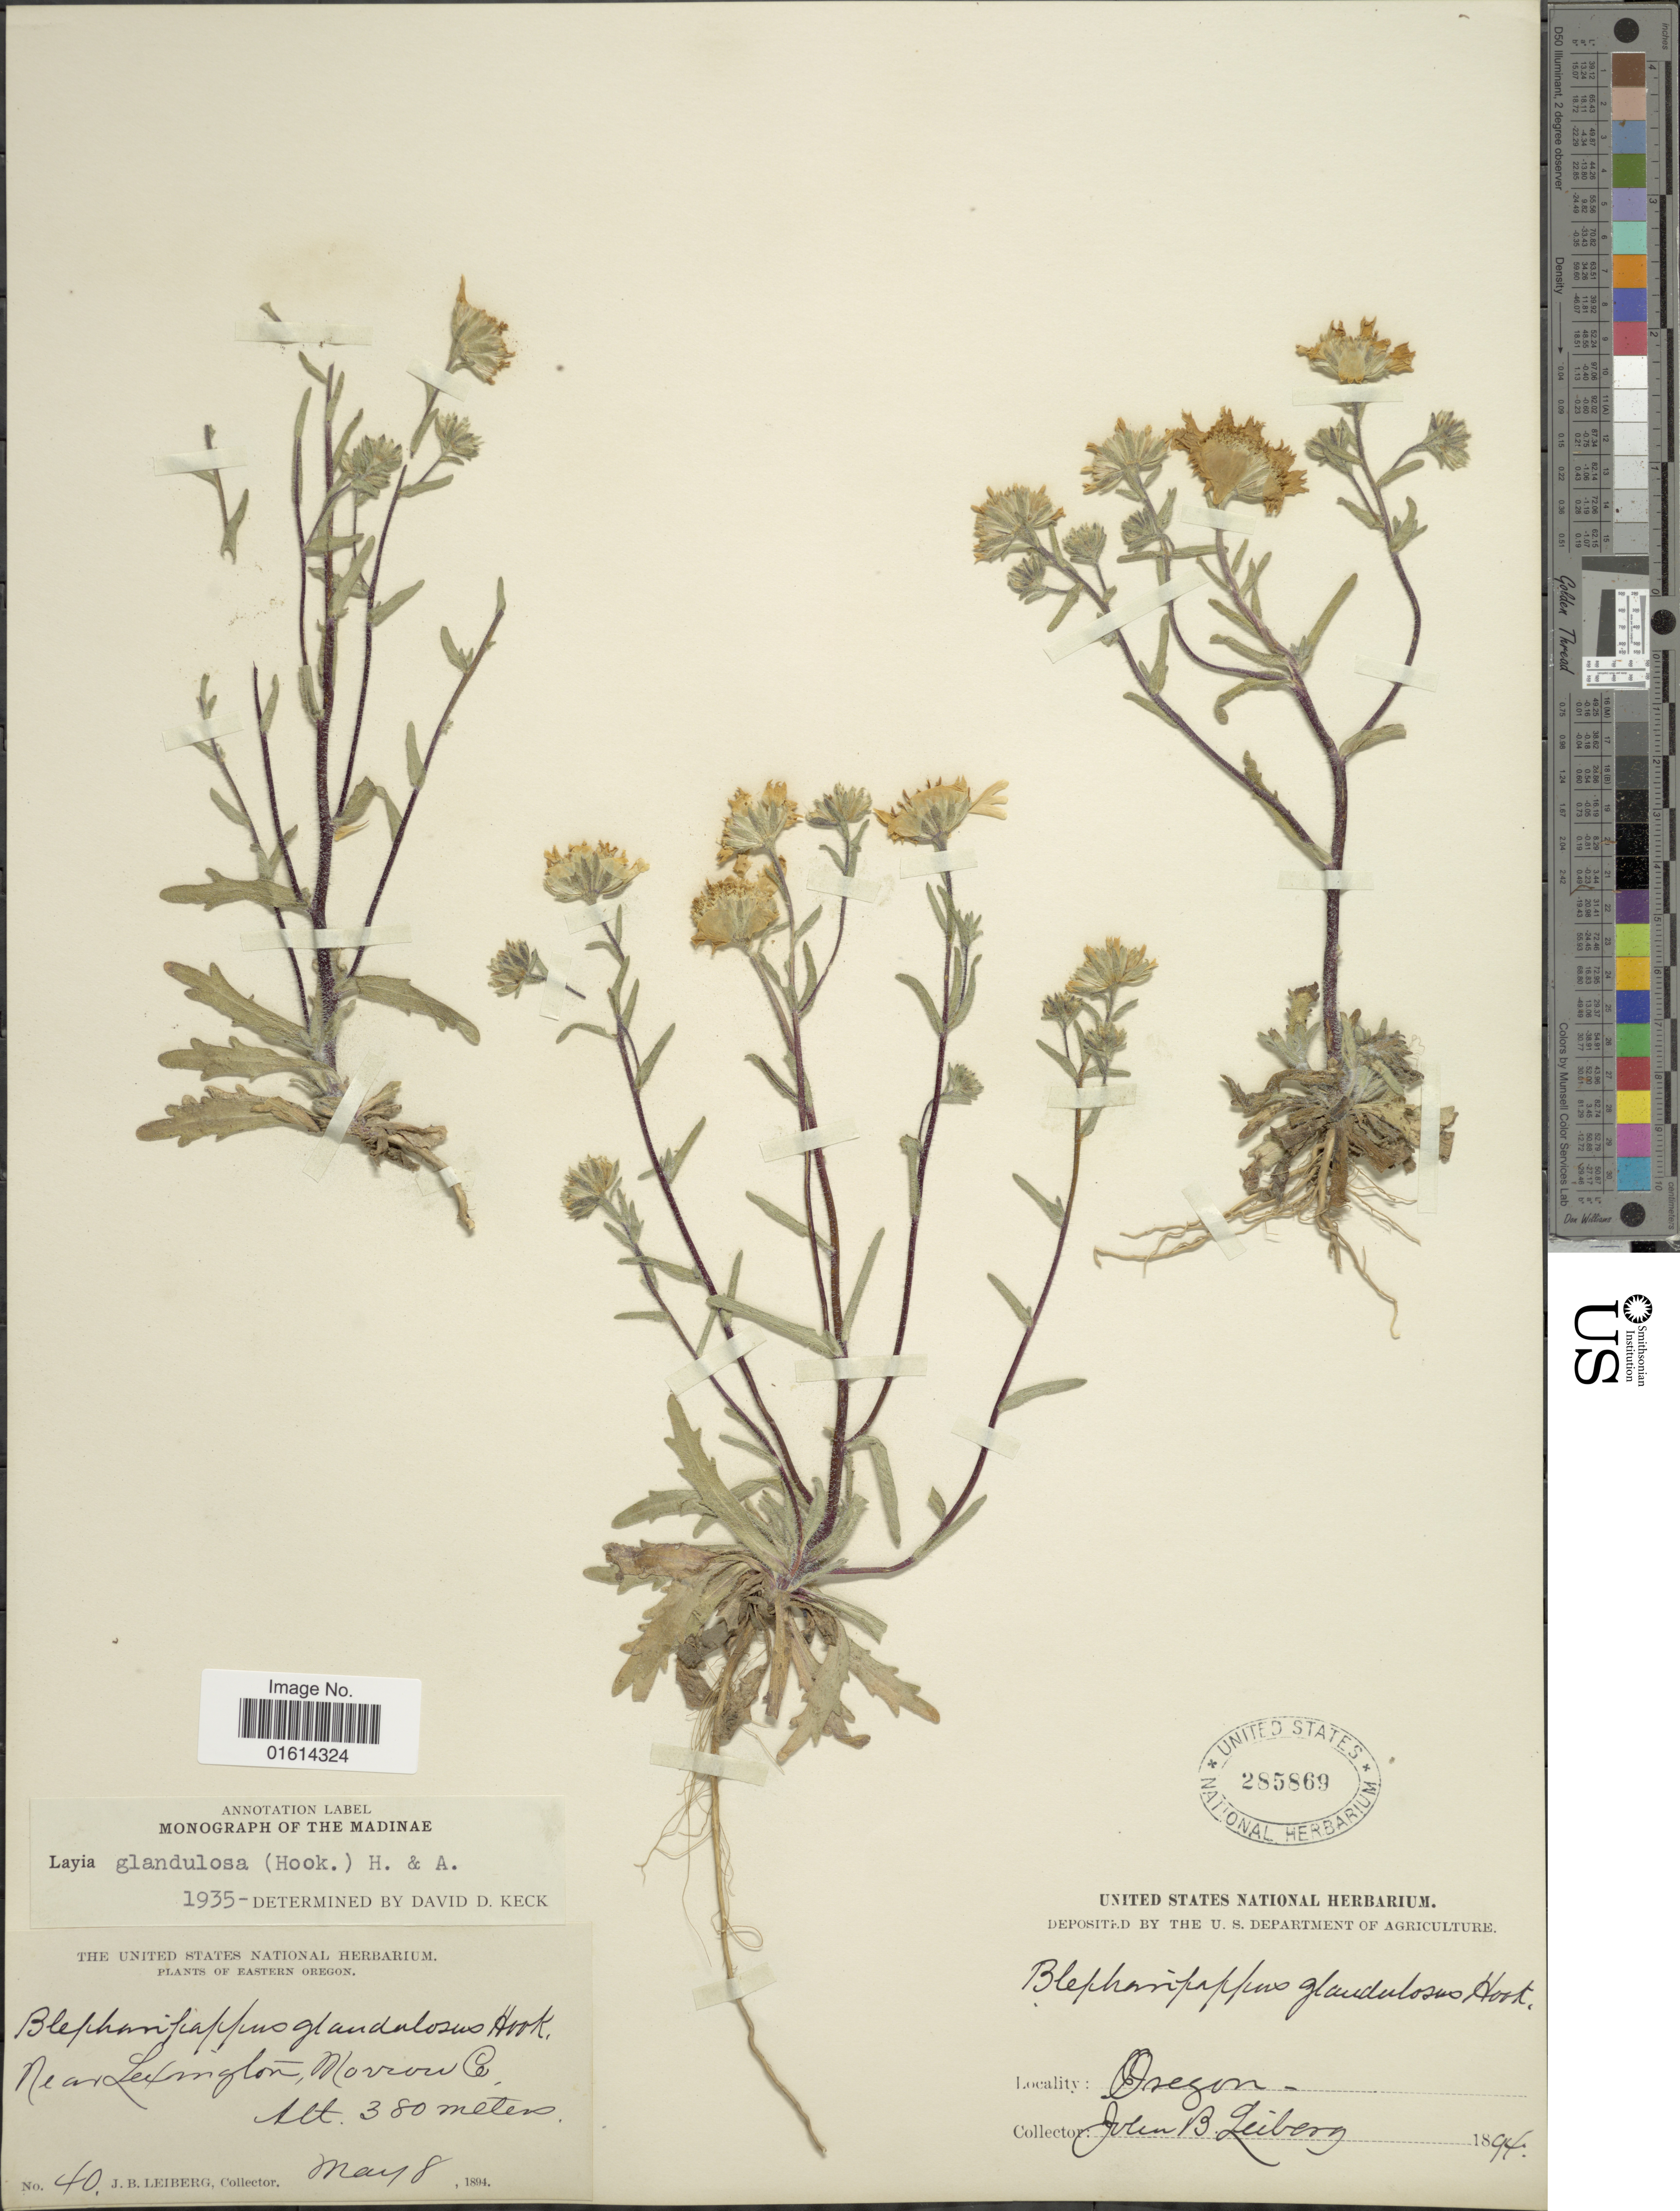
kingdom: Plantae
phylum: Tracheophyta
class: Magnoliopsida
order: Asterales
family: Asteraceae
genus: Layia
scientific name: Layia glandulosa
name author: Hook. & Arn.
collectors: J. B. Leiberg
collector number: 40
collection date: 1894-05-08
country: United States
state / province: Oregon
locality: Near Lexington, Morron Co., Eastern Oregon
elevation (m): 380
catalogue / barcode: US 285869